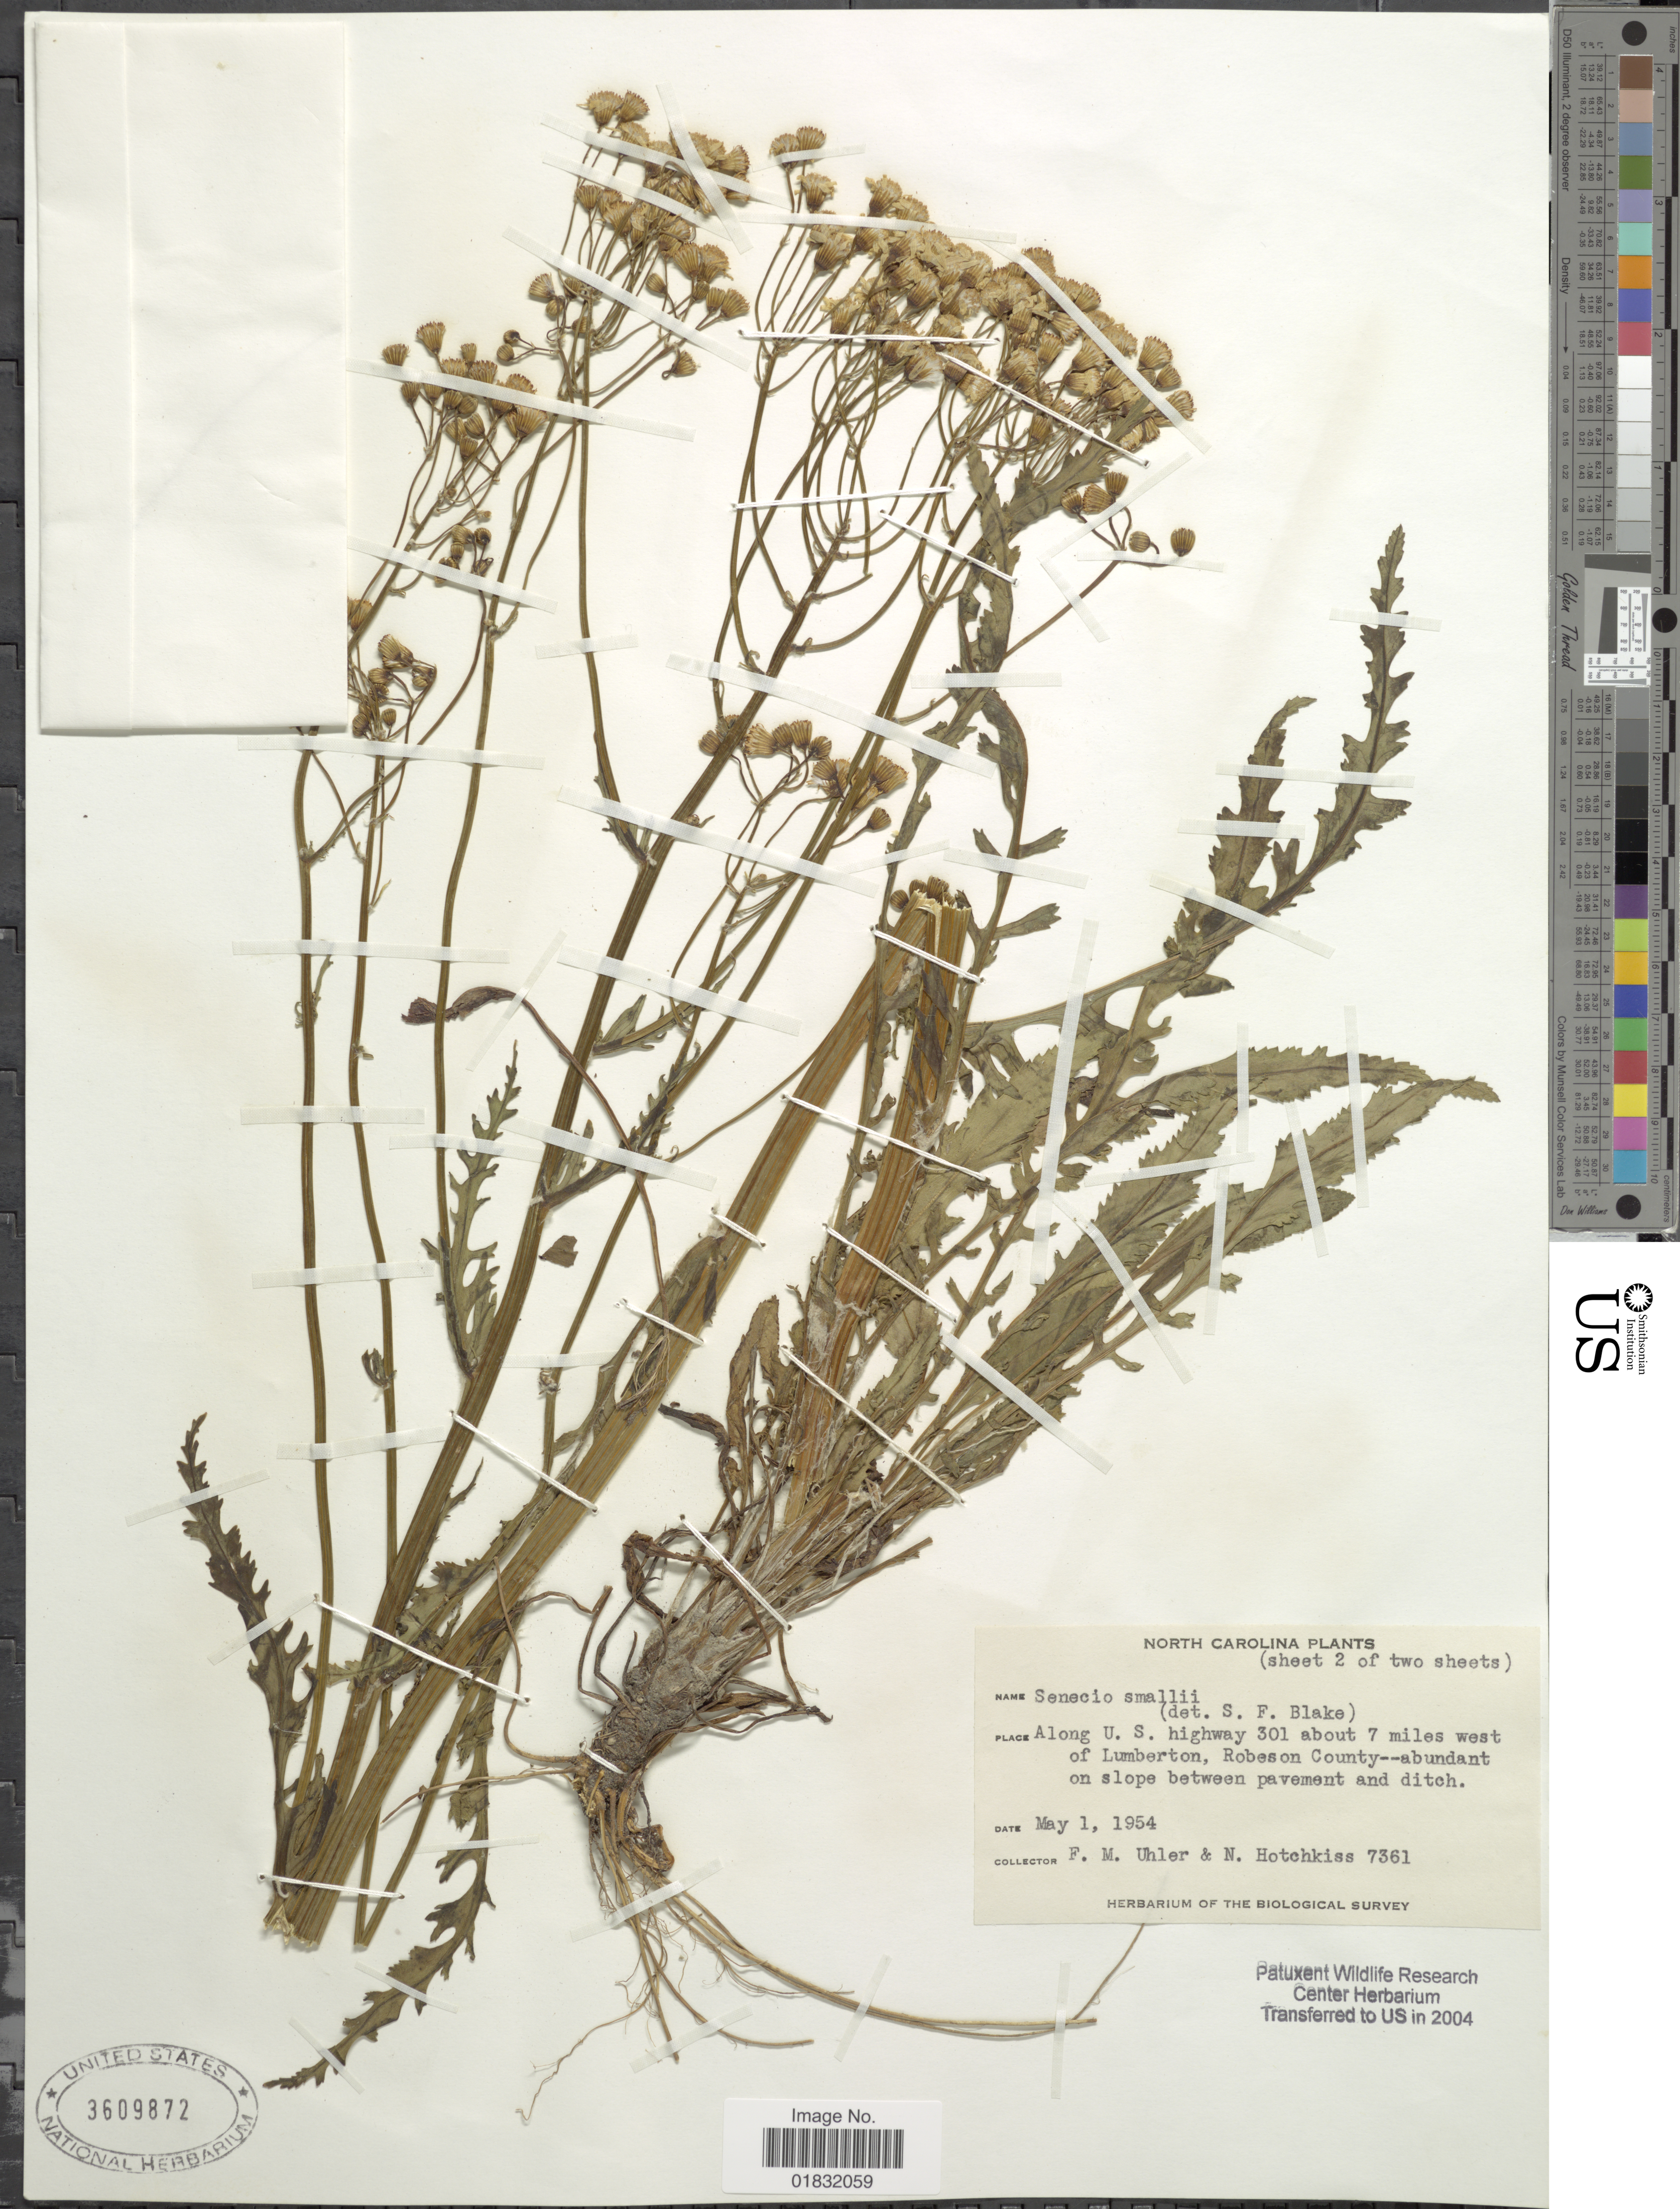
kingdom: Plantae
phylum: Tracheophyta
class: Magnoliopsida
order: Asterales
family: Asteraceae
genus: Packera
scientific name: Packera smallii Britton comb ined.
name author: Britton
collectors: F. M. Uhler & N. Hotchkiss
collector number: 7361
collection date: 1954-05-01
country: United States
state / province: North Carolina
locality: Along U.S. highway 301 about 7 miles west of Lumberon, Robeson County--abundant on slope between pavement and ditch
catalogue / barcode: US 3609872